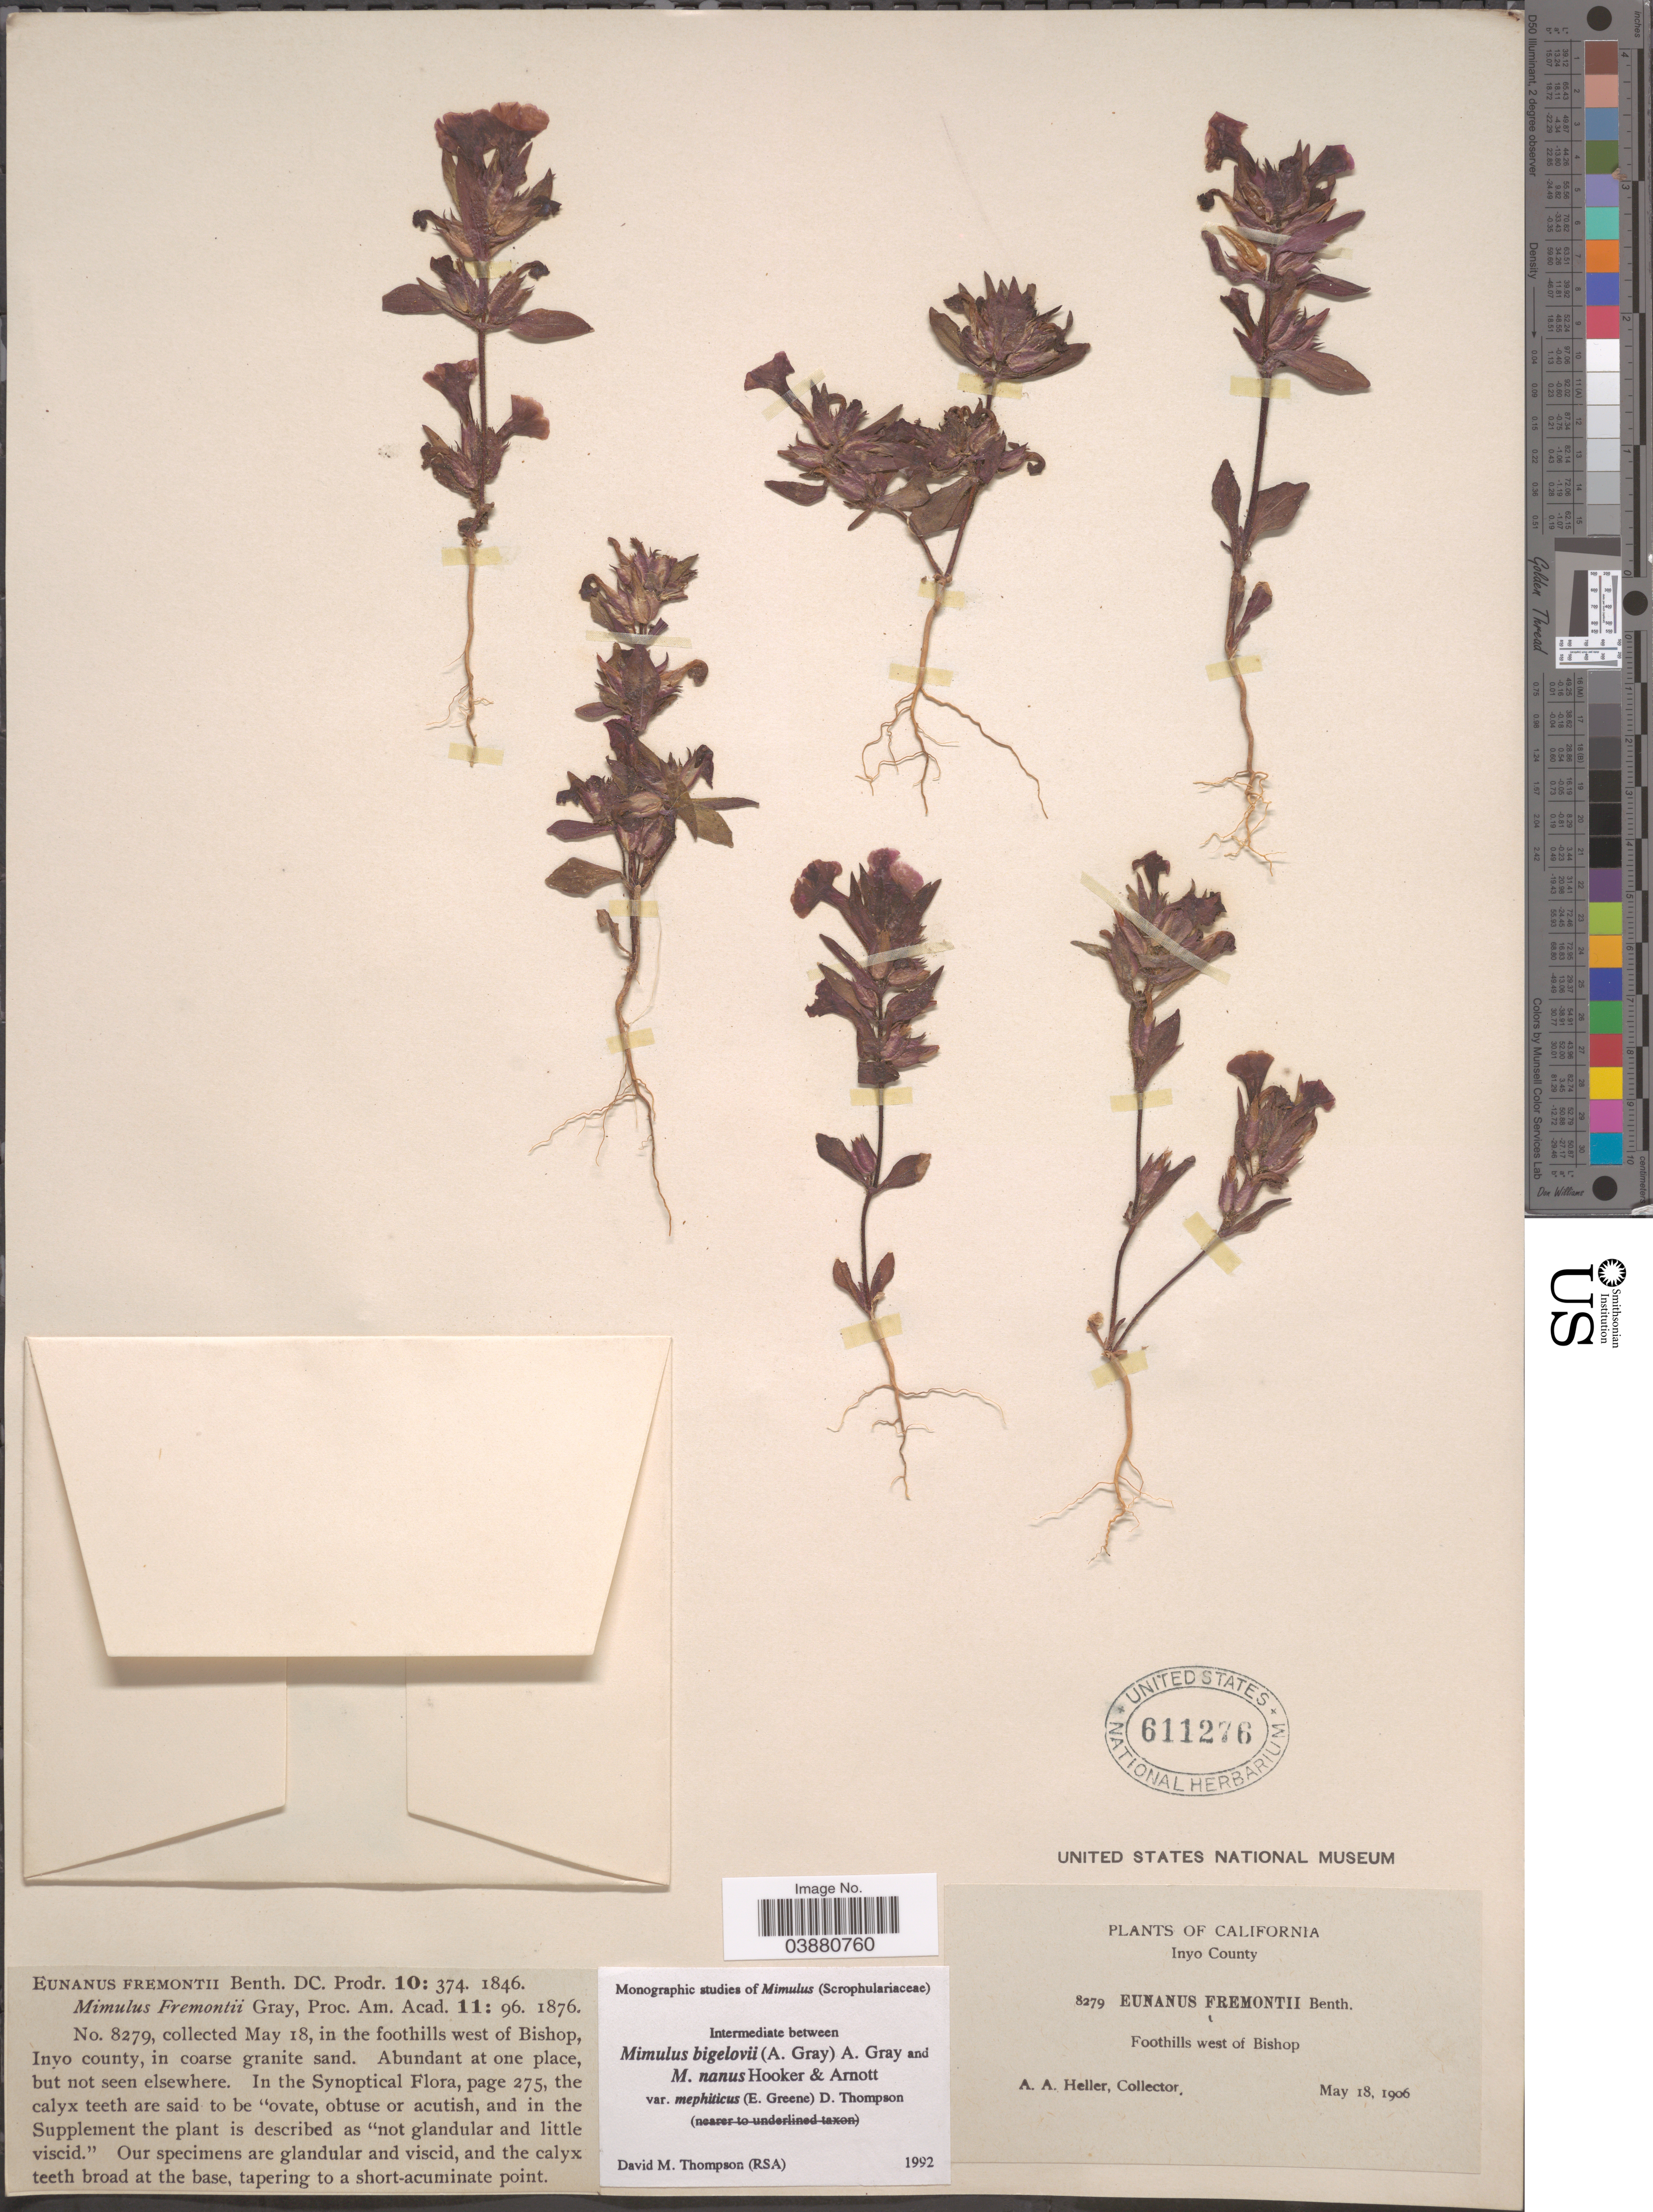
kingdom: Plantae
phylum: Tracheophyta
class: Magnoliopsida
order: Lamiales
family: Phrymaceae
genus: Mimulus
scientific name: Mimulus bigelovii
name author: (A. Gray) G.L. Nesom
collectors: A. A. Heller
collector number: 8279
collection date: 1906-05-18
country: United States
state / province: California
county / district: Inyo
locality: Inyo County. Foothills west of Bishop.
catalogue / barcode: US 611276